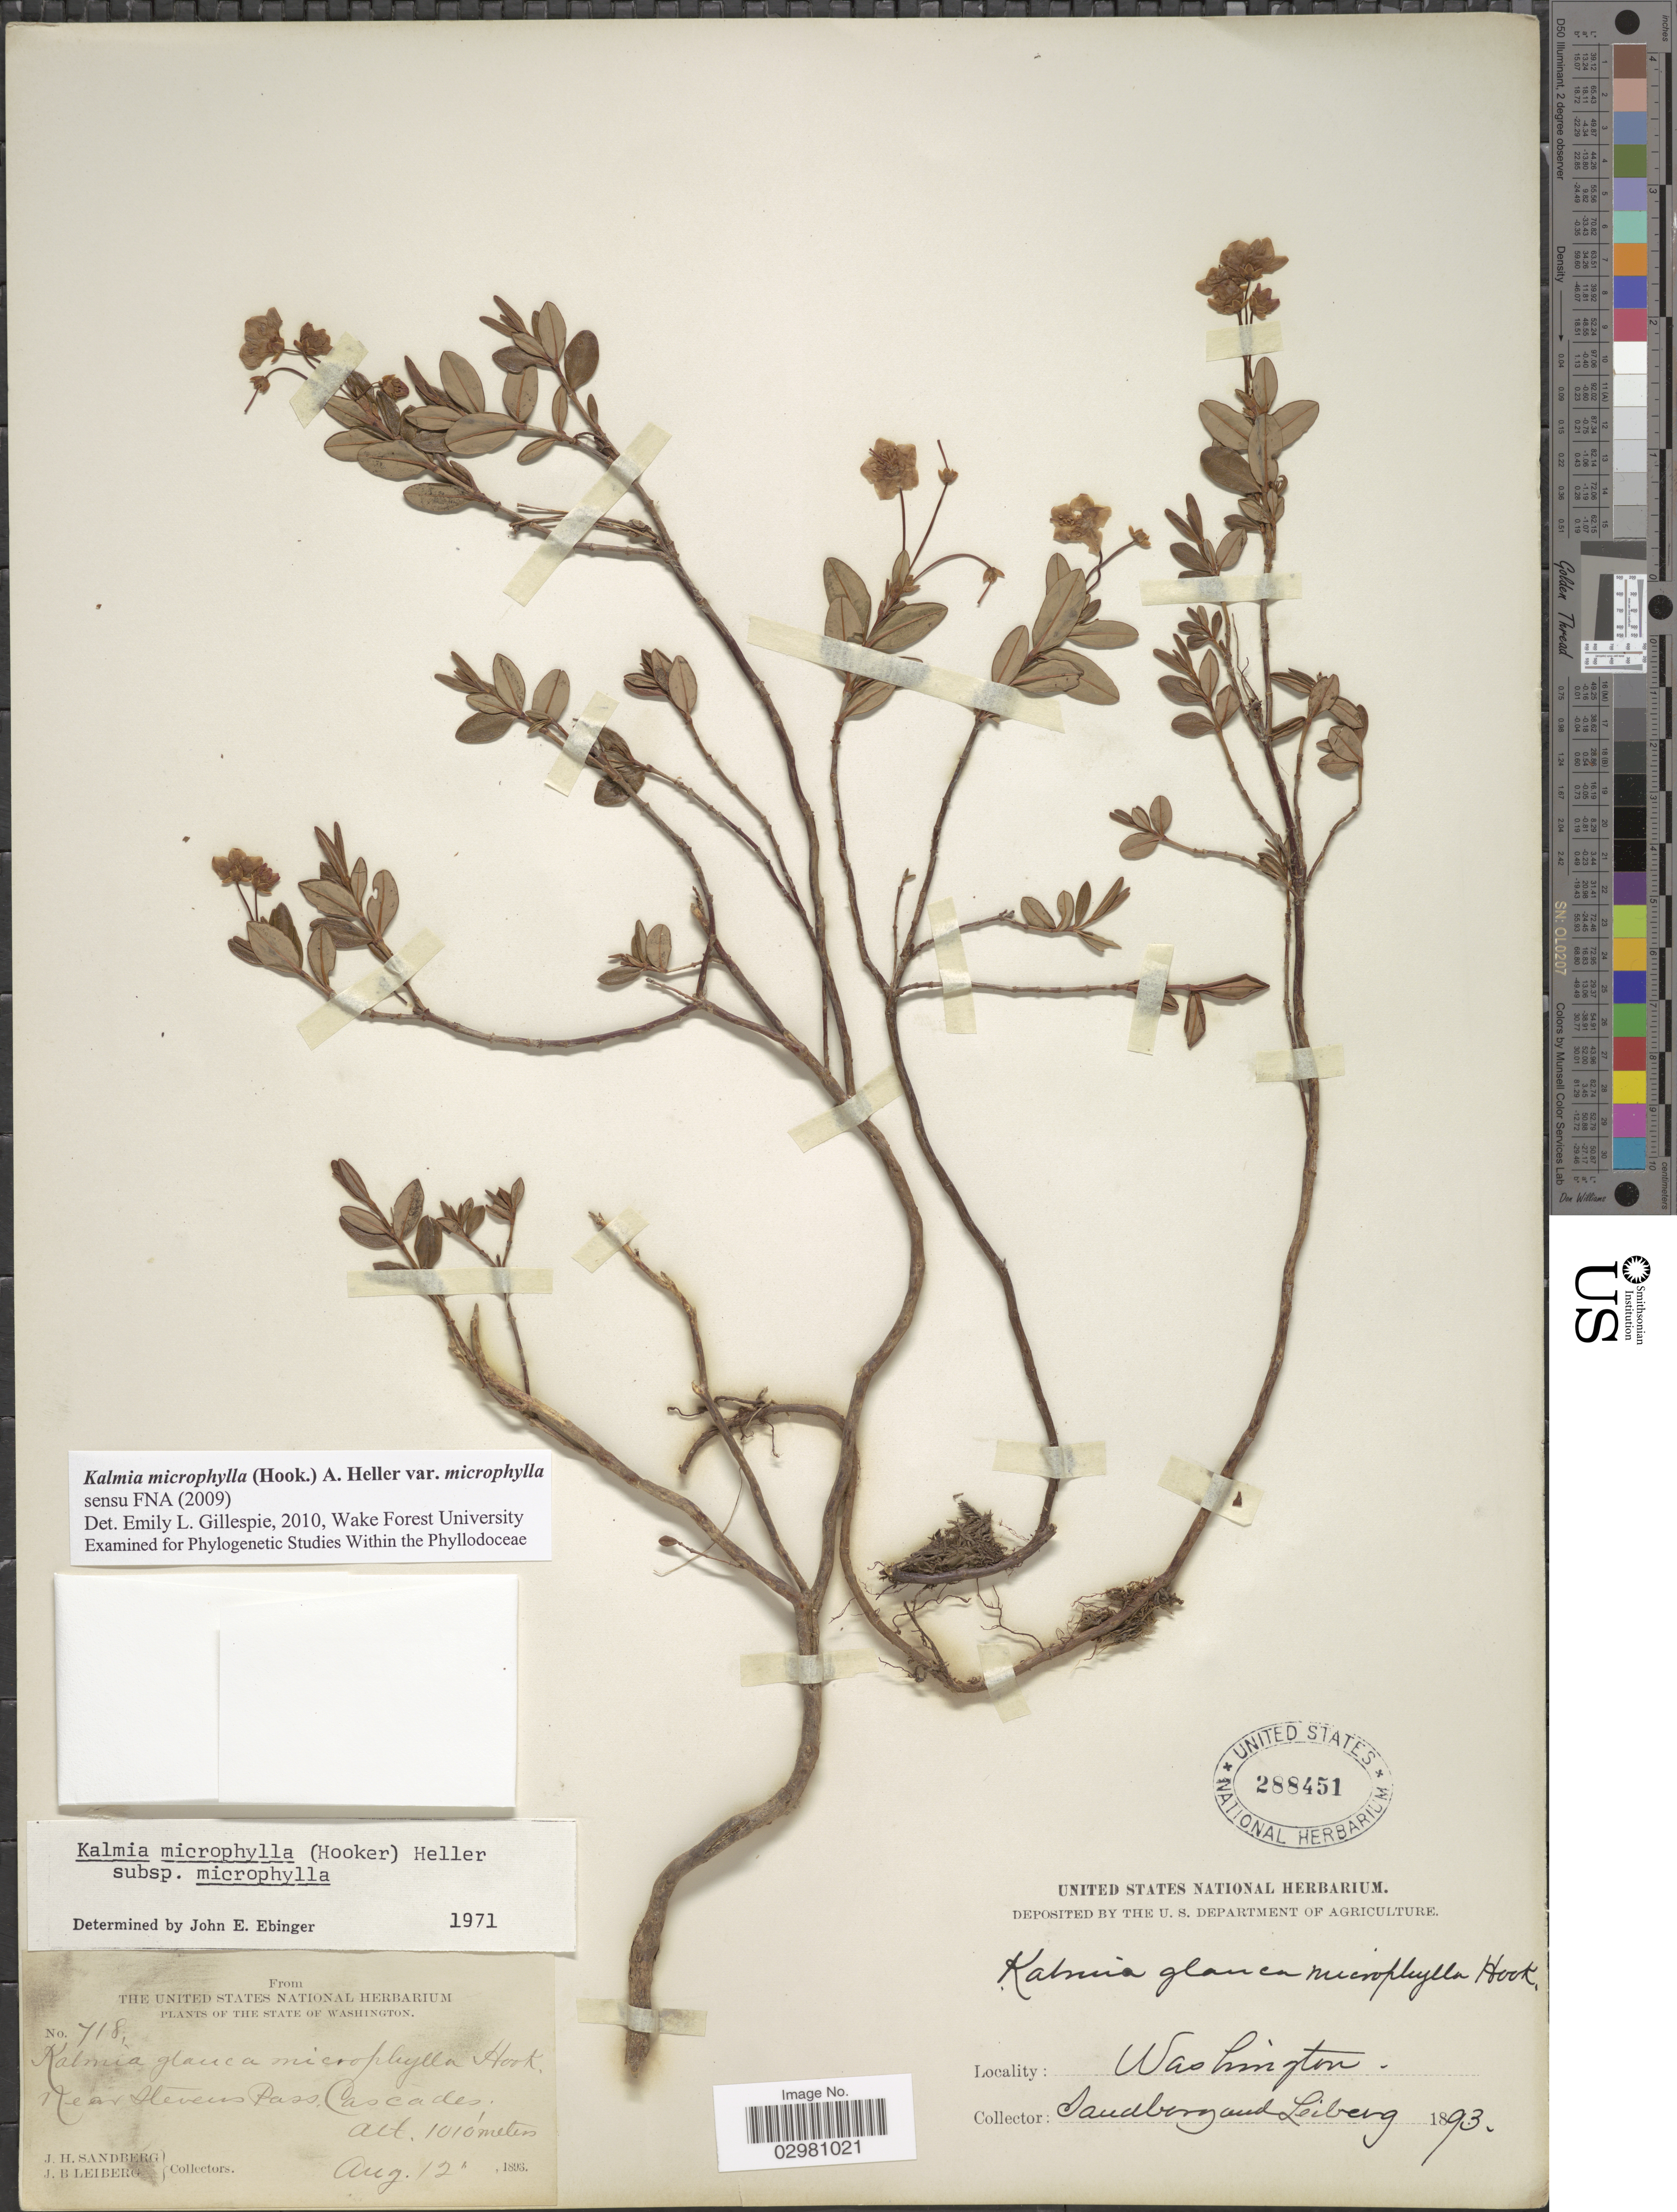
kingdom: Plantae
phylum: Tracheophyta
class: Magnoliopsida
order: Ericales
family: Ericaceae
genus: Kalmia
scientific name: Kalmia microphylla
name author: (Hook.) A. Heller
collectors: J. H. Sandberg & J. B. Leiberg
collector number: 718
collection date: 1893-08-12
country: United States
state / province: Washington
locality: Near Stevens Pass, Cascades.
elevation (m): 1010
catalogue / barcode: US 288451